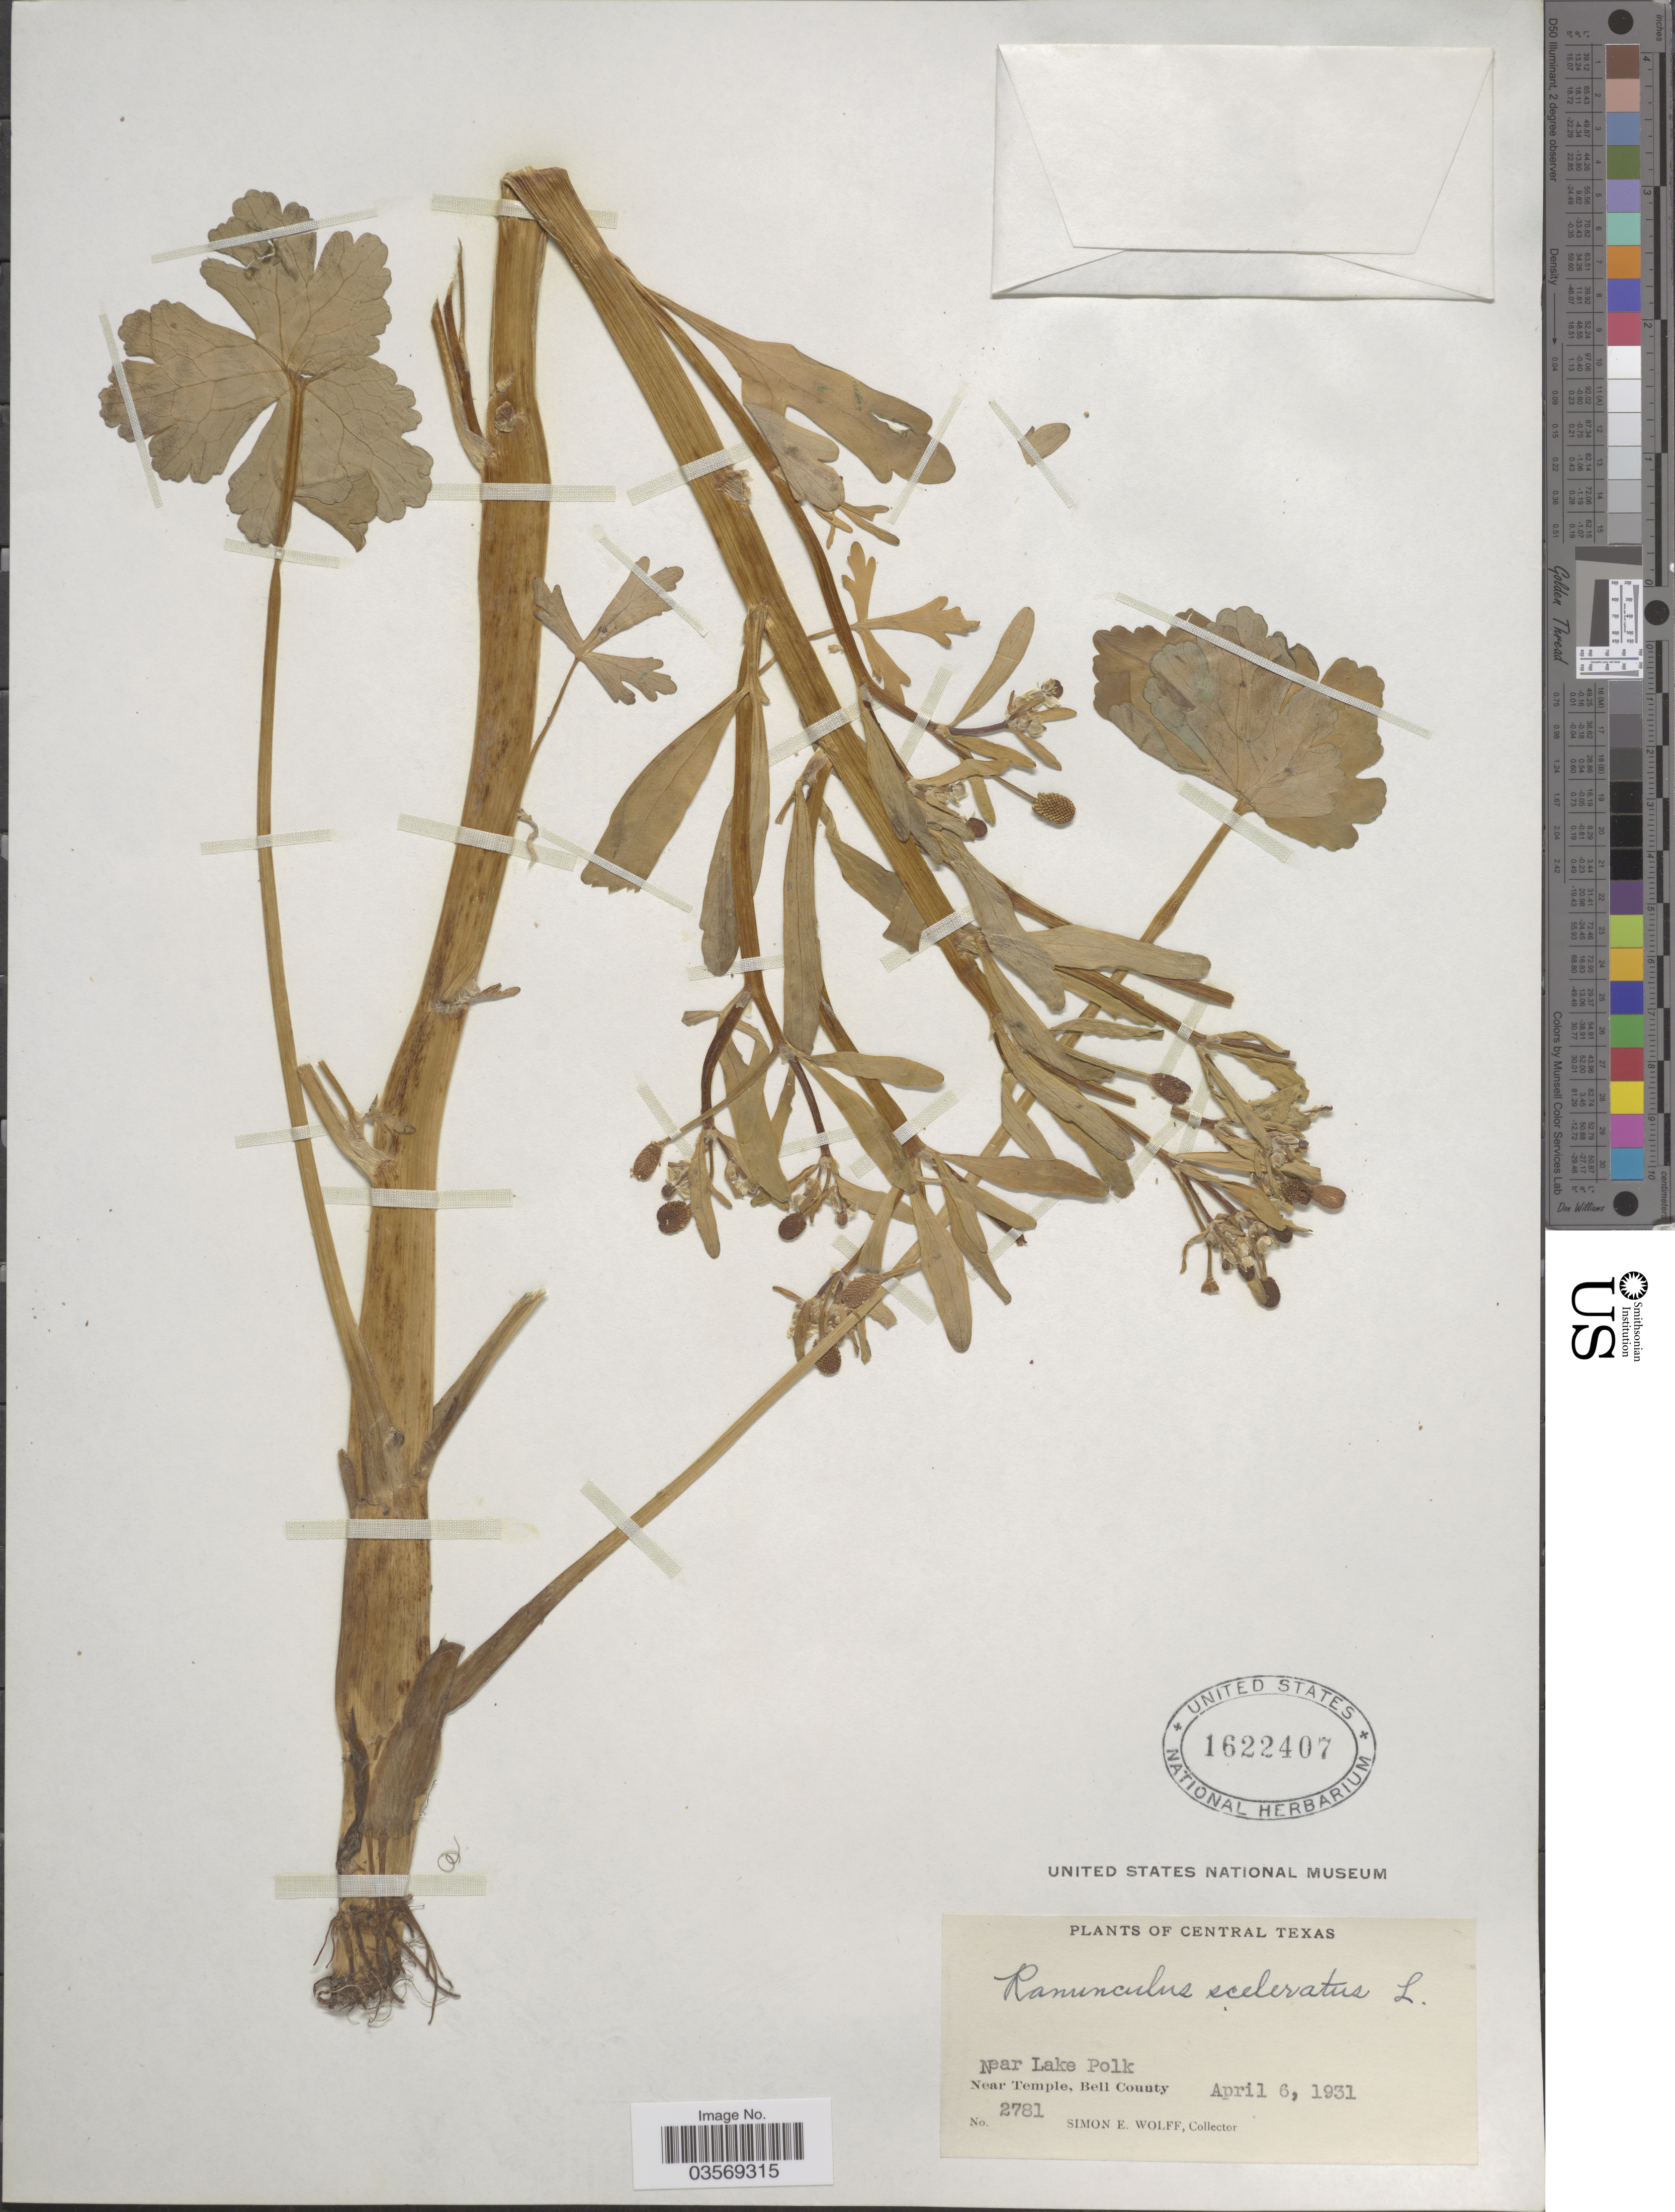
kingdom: Plantae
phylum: Tracheophyta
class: Magnoliopsida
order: Ranunculales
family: Ranunculaceae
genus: Ranunculus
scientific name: Ranunculus sceleratus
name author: L.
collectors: S. E. Wolff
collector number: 2781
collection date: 1931-04-06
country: United States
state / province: Texas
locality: Central Texas. Near Lake Polk. Near Temple, Bell County.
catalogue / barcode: US 1622407